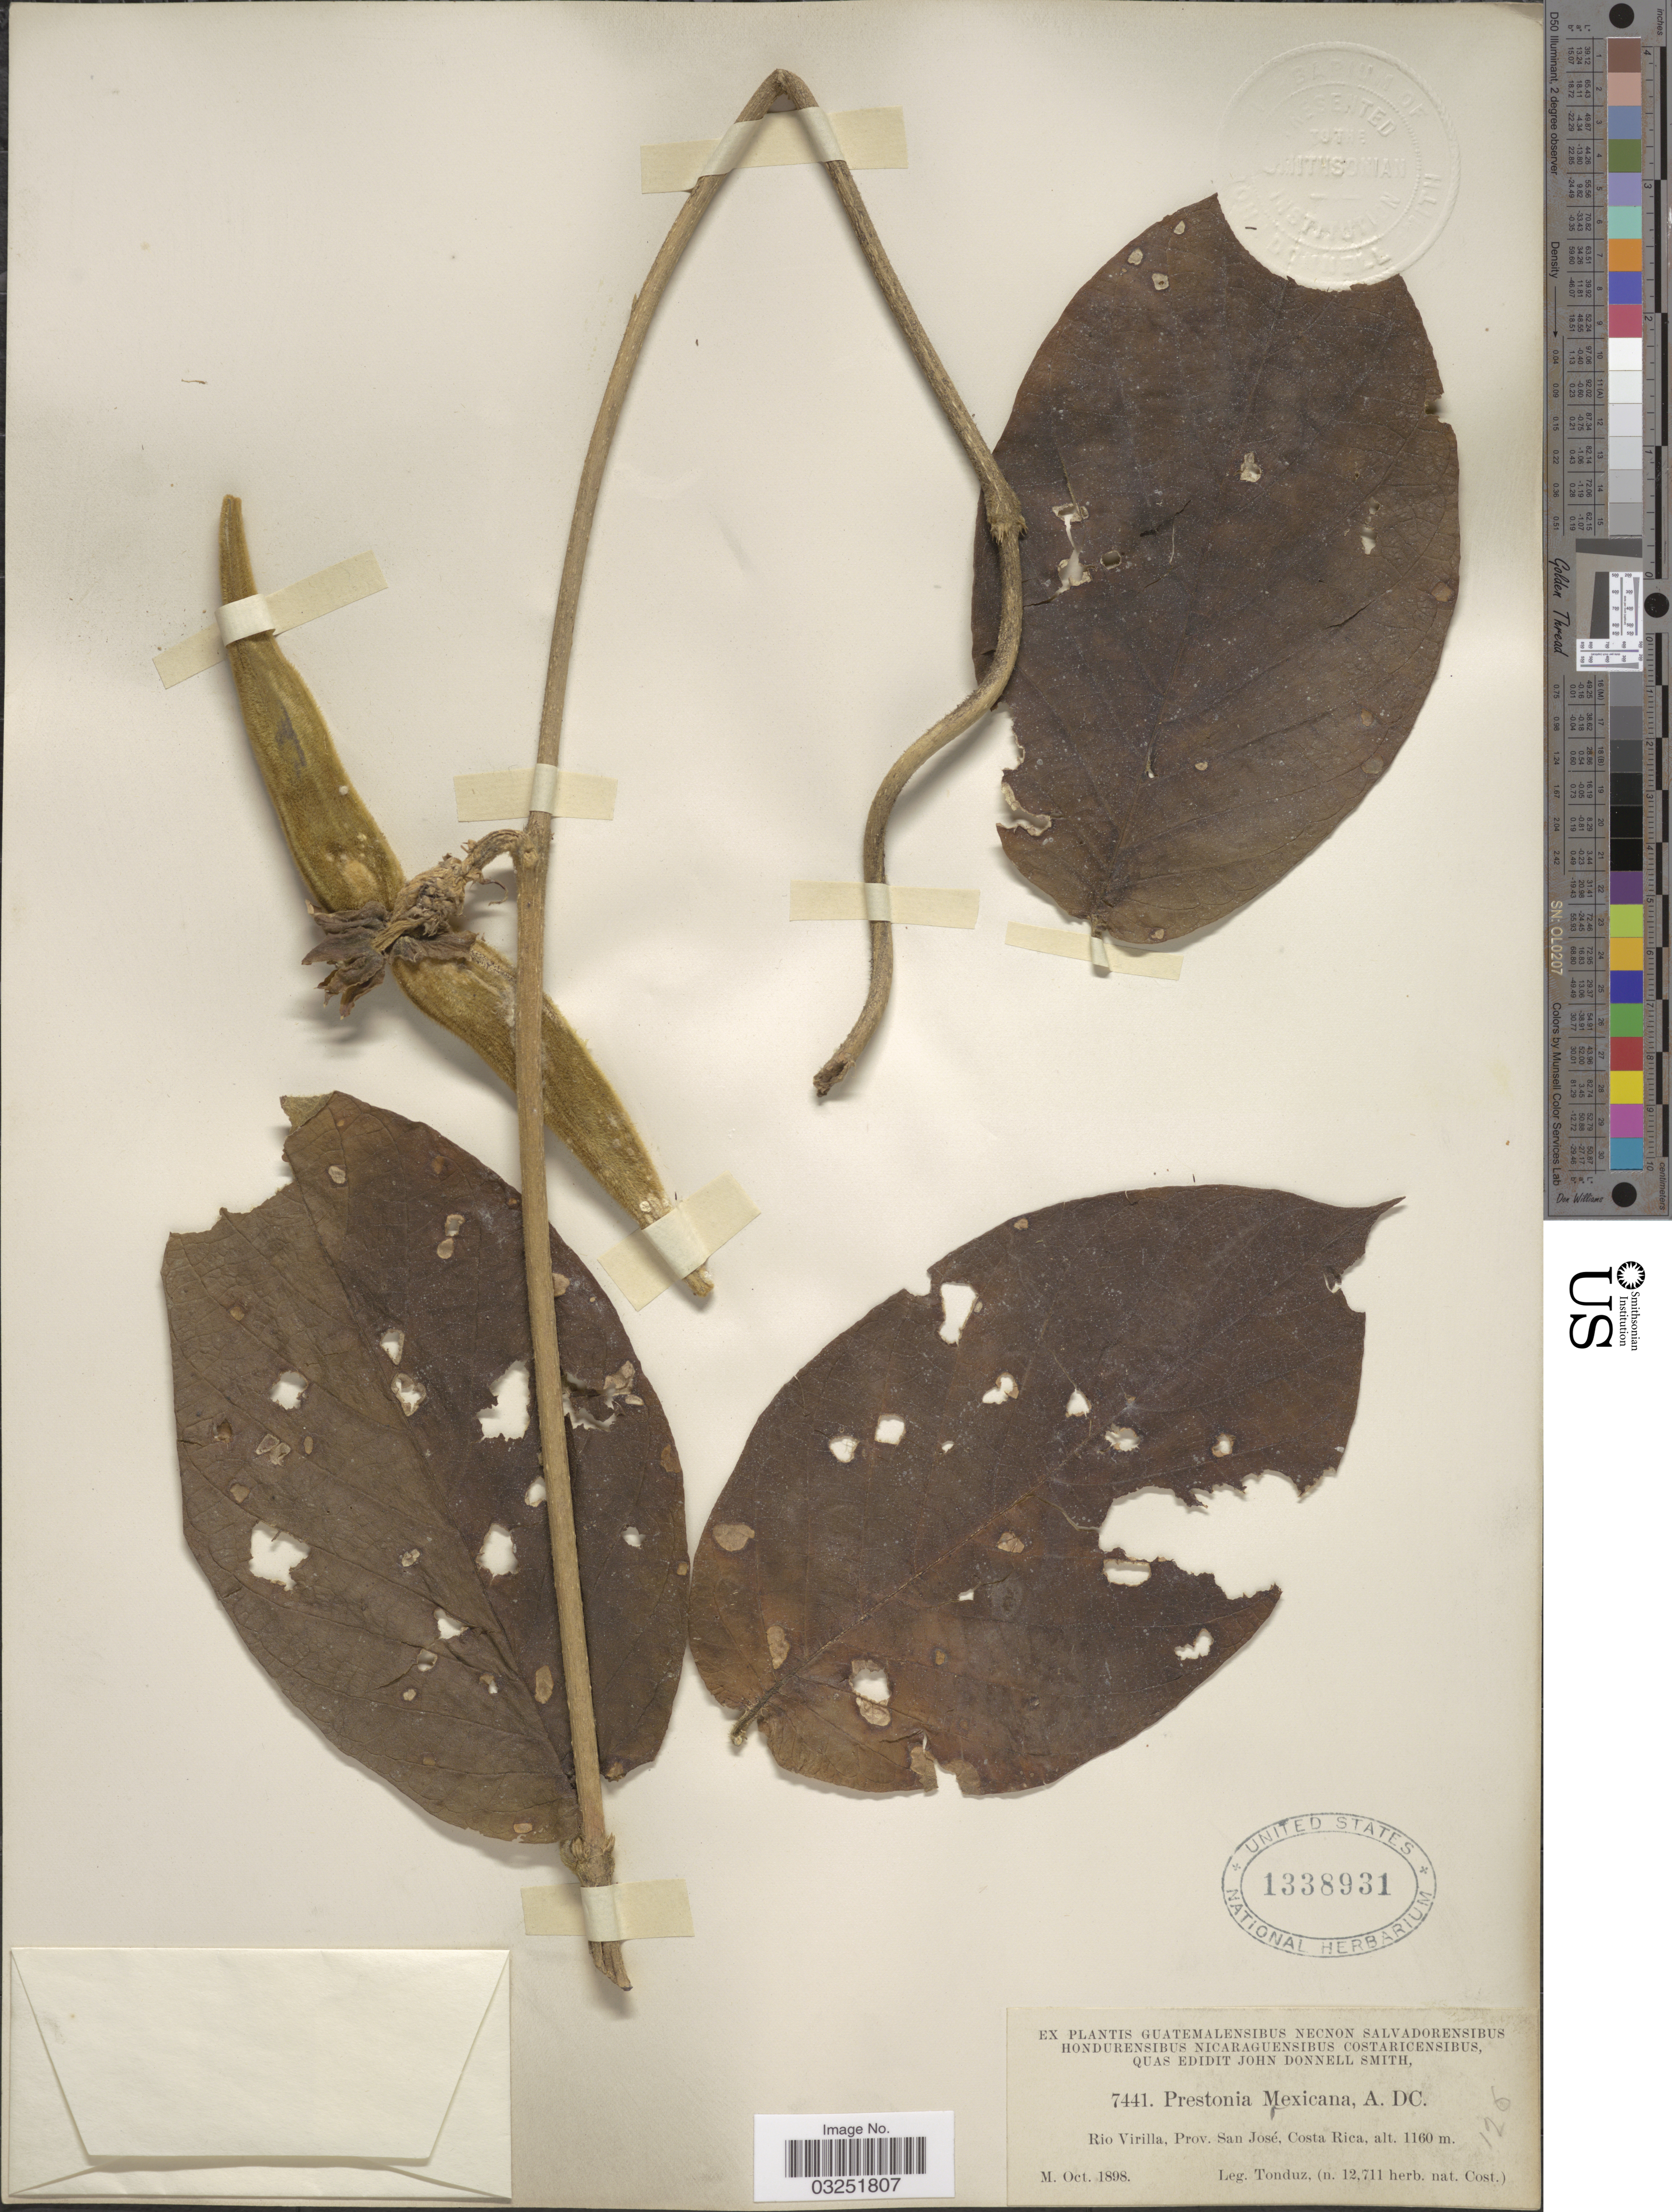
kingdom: Plantae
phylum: Tracheophyta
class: Magnoliopsida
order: Gentianales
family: Apocynaceae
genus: Prestonia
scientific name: Prestonia mexicana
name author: DC.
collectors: Tonduz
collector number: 7441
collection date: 1898-10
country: Costa Rica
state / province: San José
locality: Rio Virilla.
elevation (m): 1160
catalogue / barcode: US 1338931